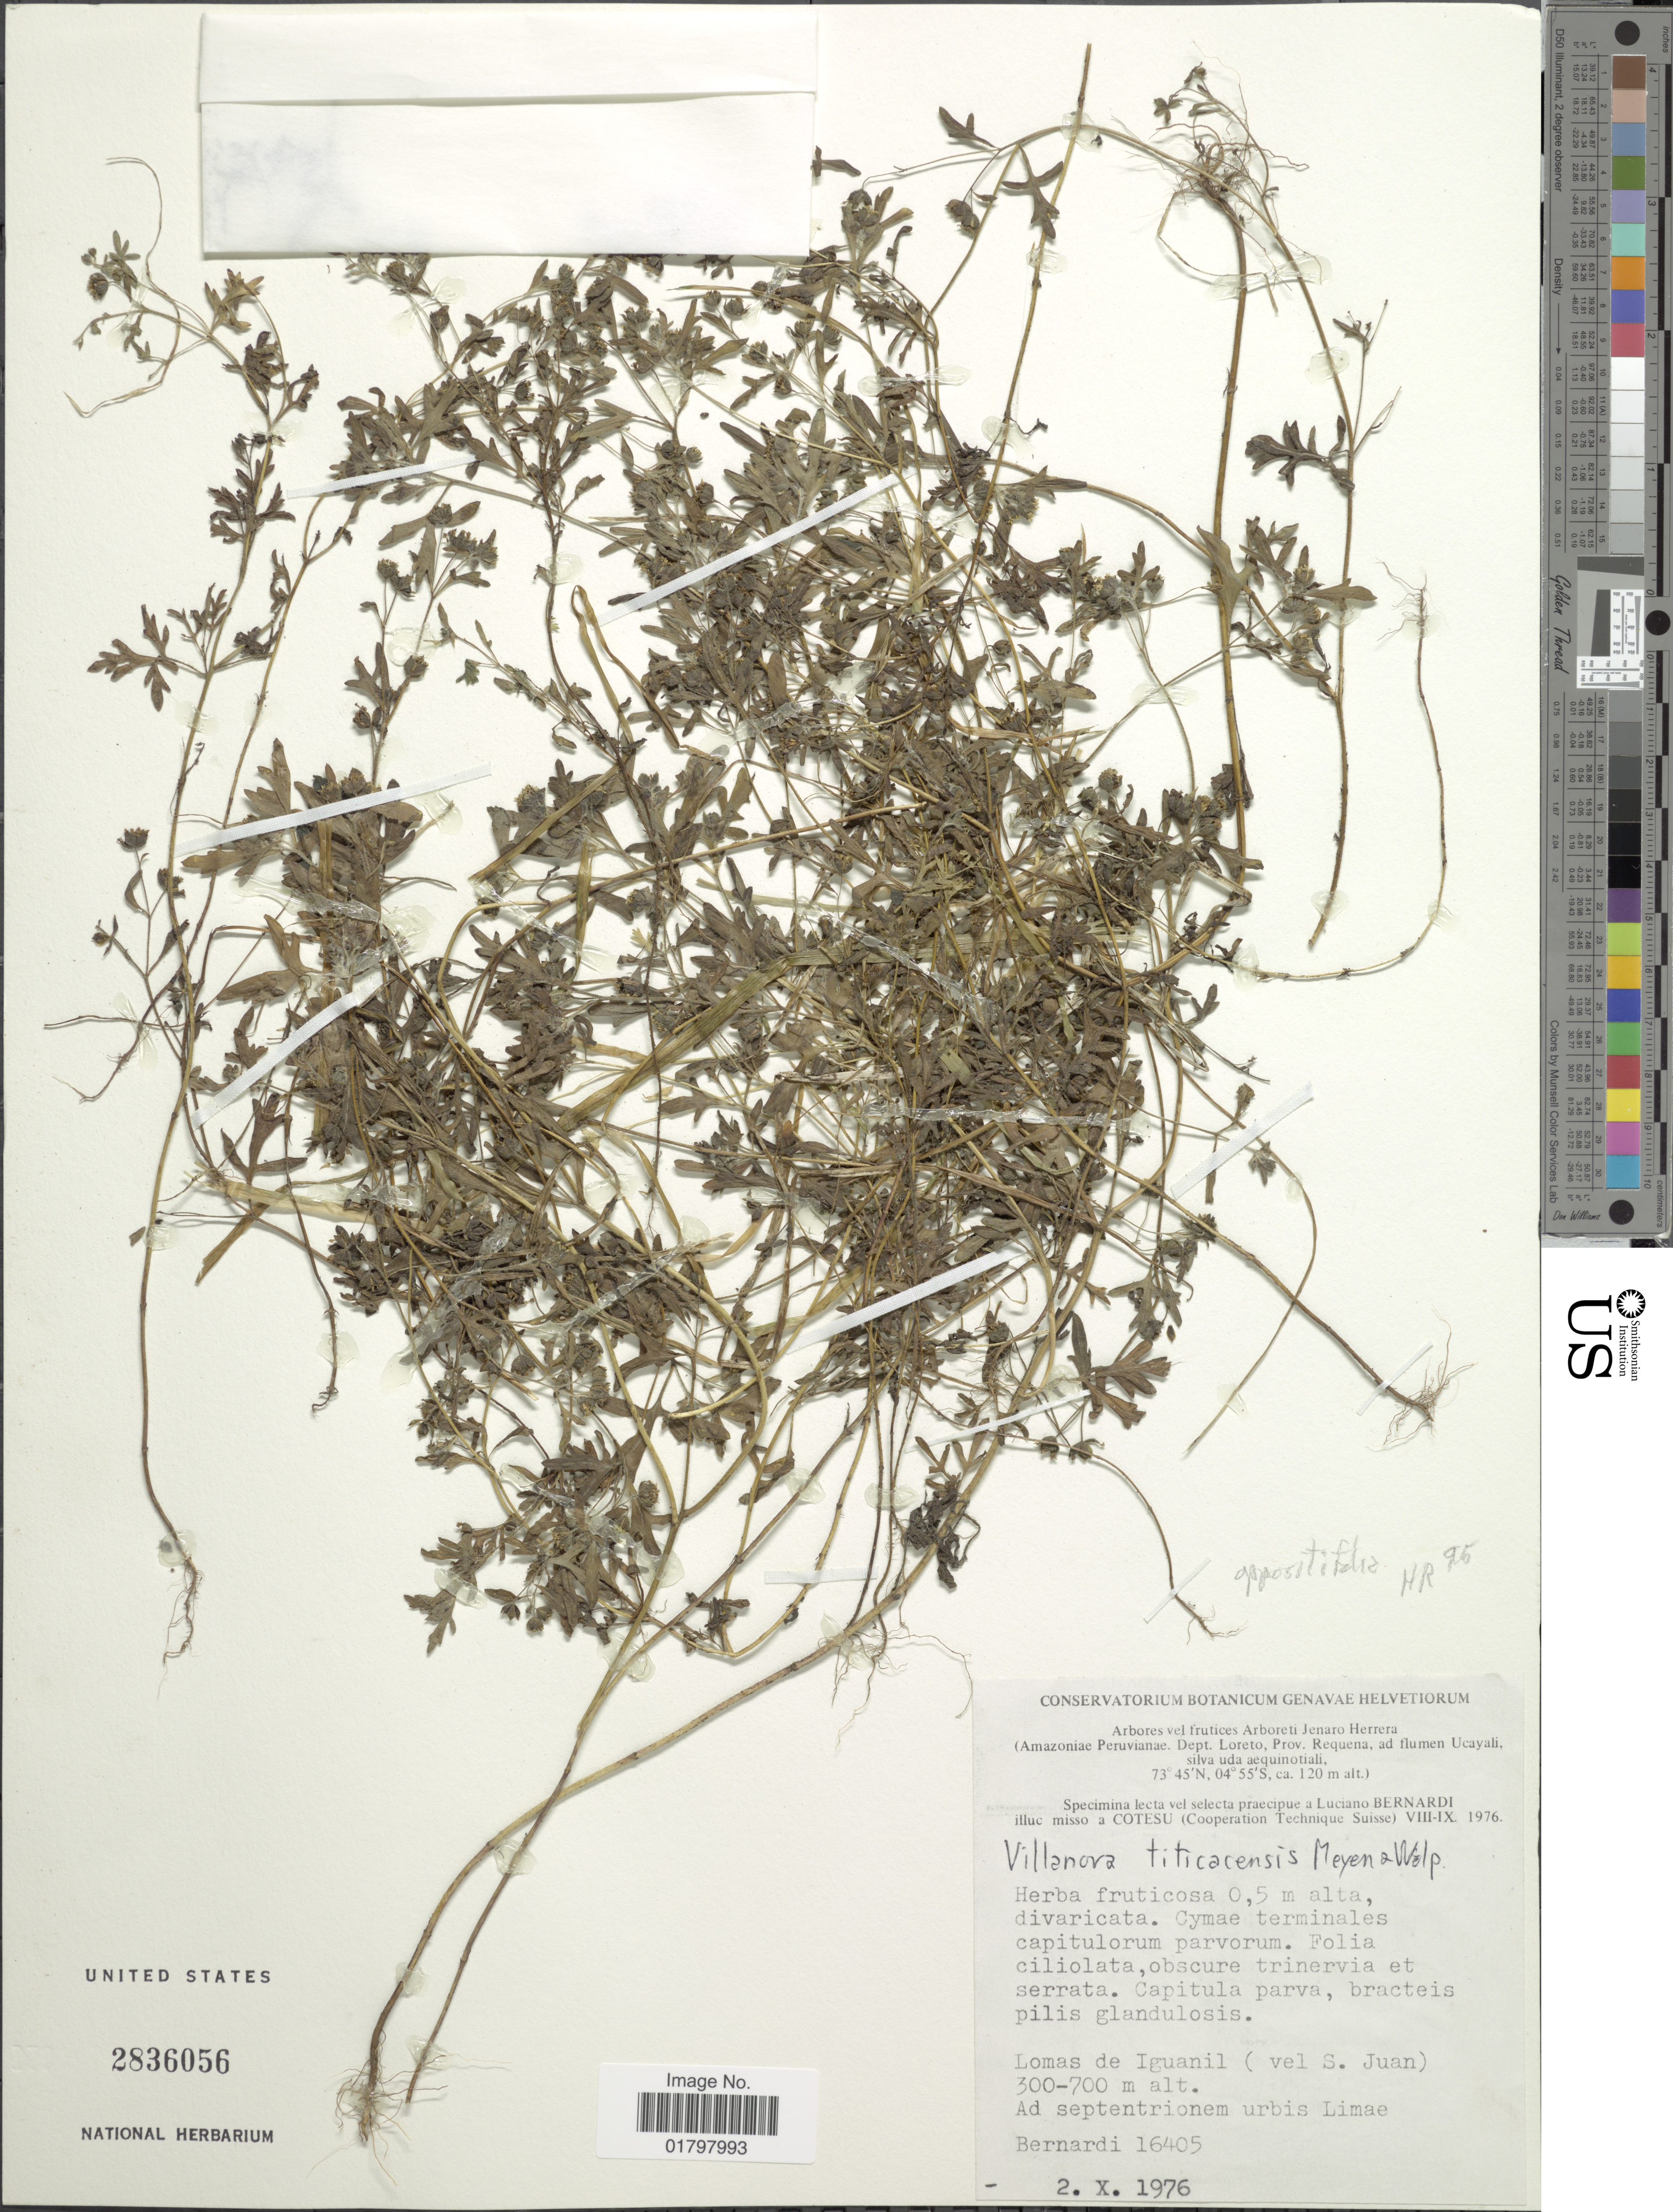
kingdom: Plantae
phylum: Tracheophyta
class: Magnoliopsida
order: Asterales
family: Asteraceae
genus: Vasquesia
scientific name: Vasquesia oppositifolia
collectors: L. Bernardi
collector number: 16405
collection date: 1976-10-02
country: Peru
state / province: Loreto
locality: Dept. Loreto, Prov. Requena, ad flumen Ucayali. Lomas de Iguanil (vel S. Juan)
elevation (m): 300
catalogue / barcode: US 2836056